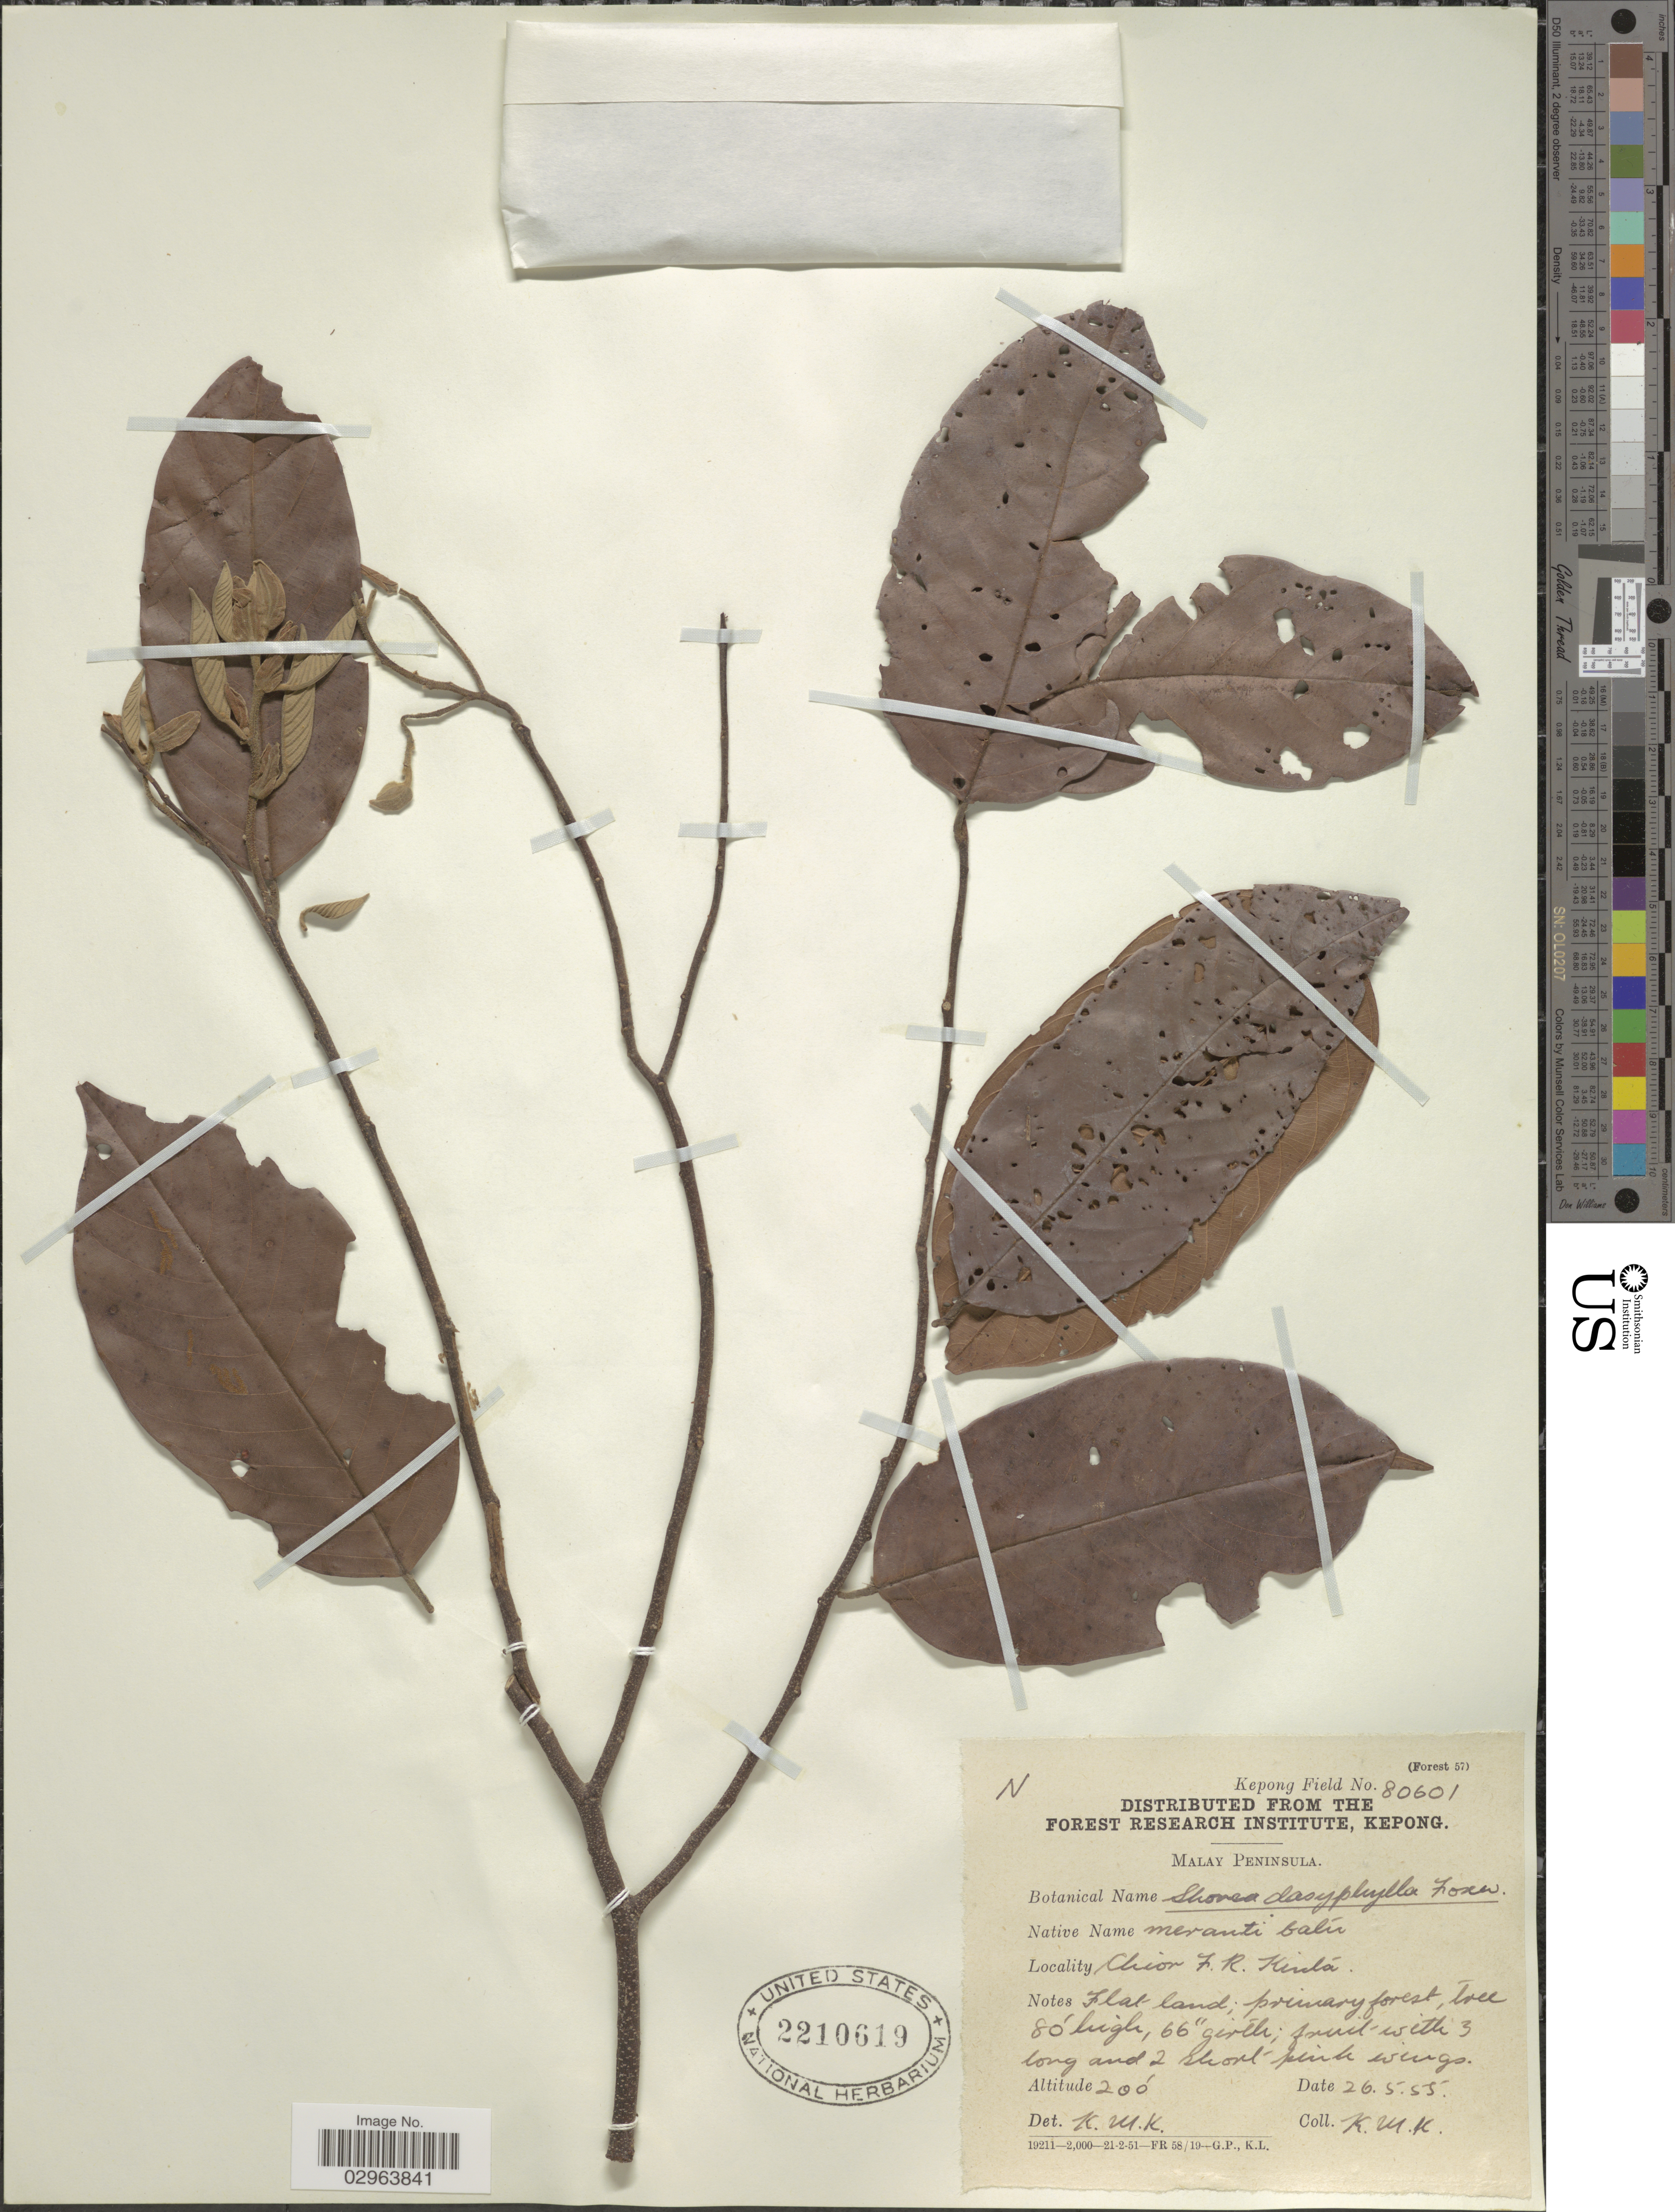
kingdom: Plantae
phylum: Tracheophyta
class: Magnoliopsida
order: Malvales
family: Dipterocarpaceae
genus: Rubroshorea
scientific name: Rubroshorea dasyphylla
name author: (Foxw.) P.S. Ashton & J. Heck.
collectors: K. M. K.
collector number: Kepong Field 80601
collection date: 1955-05-26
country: Malaysia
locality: Malay Peninsula, Chior F. R. Kinta.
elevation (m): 61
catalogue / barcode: US 2210619